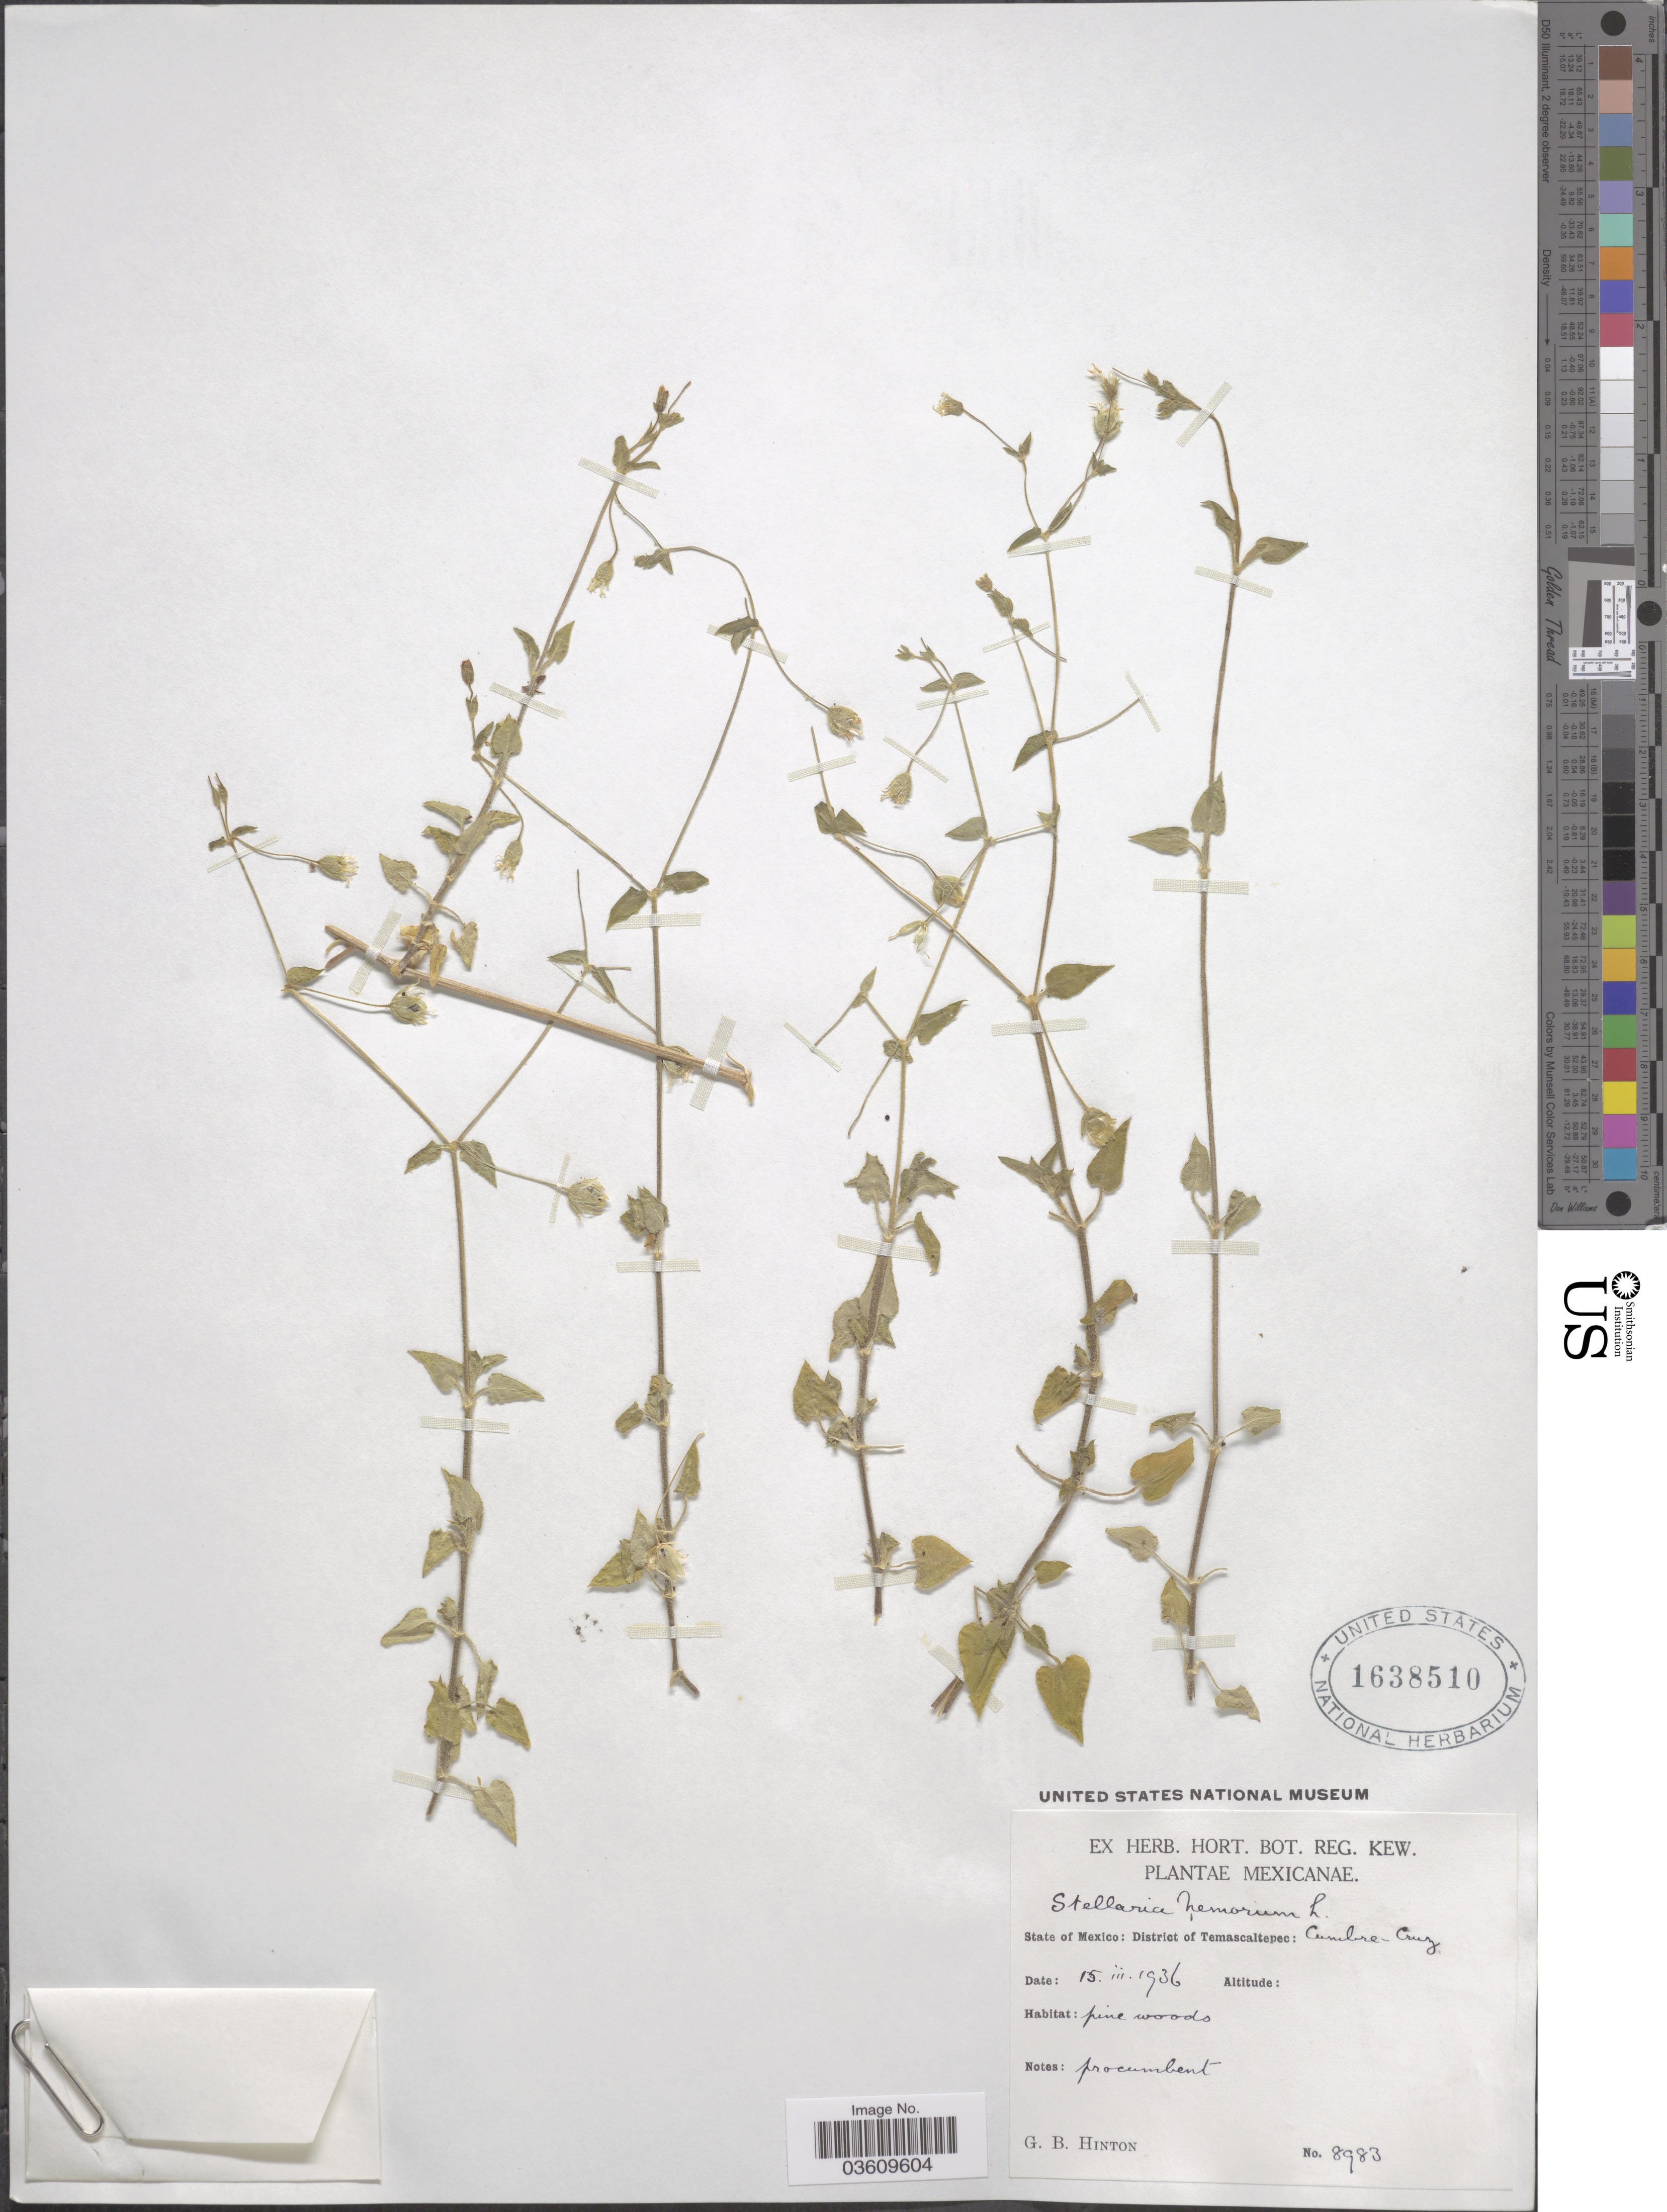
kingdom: Plantae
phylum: Tracheophyta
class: Magnoliopsida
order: Caryophyllales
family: Caryophyllaceae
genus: Stellaria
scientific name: Stellaria cuspidata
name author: Willd. ex Schltdl.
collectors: G. B. Hinton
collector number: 8983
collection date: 1936-03-15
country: Mexico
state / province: México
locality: District of Temascaltepec: Cumbre-Cruz.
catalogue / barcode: US 1638510